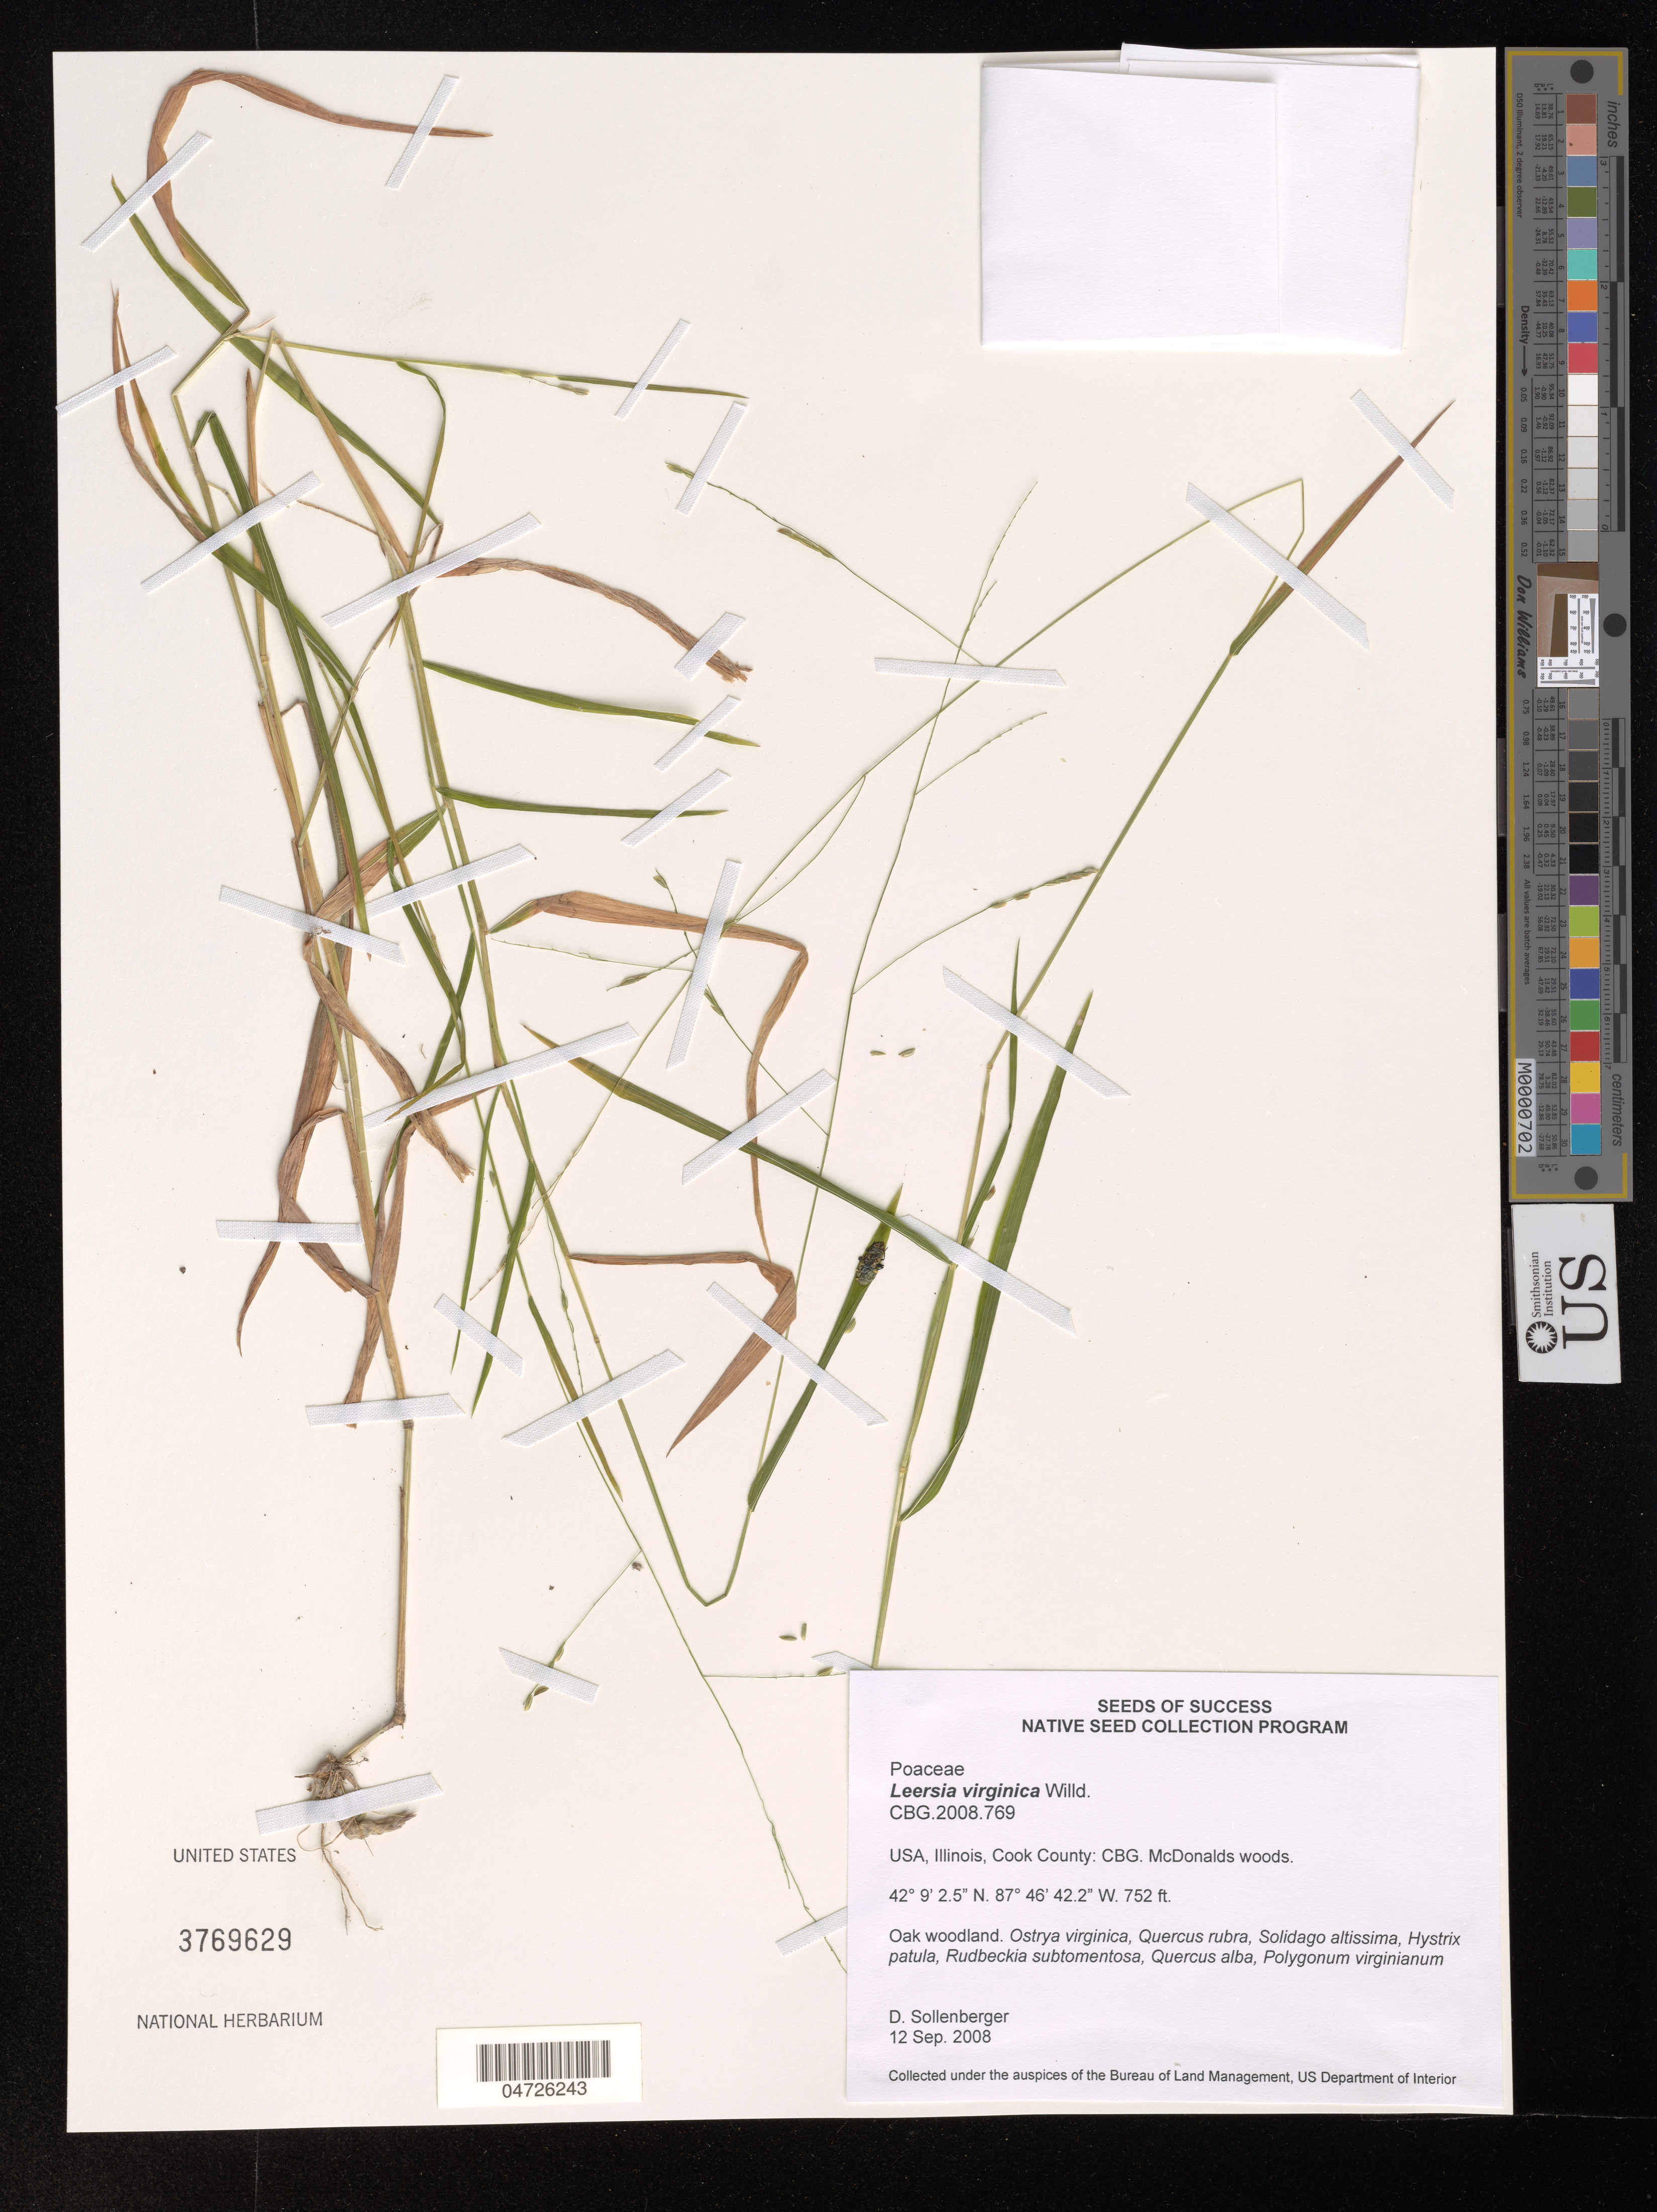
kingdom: Plantae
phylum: Tracheophyta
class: Liliopsida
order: Poales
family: Poaceae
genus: Leersia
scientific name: Leersia virginica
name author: Willd.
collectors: D. Sollenberger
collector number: CBG.2008.769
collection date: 2008-09-12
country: United States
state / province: Illinois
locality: Cook County: CBG. McDonalds woods.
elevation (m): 229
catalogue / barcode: US 3769629